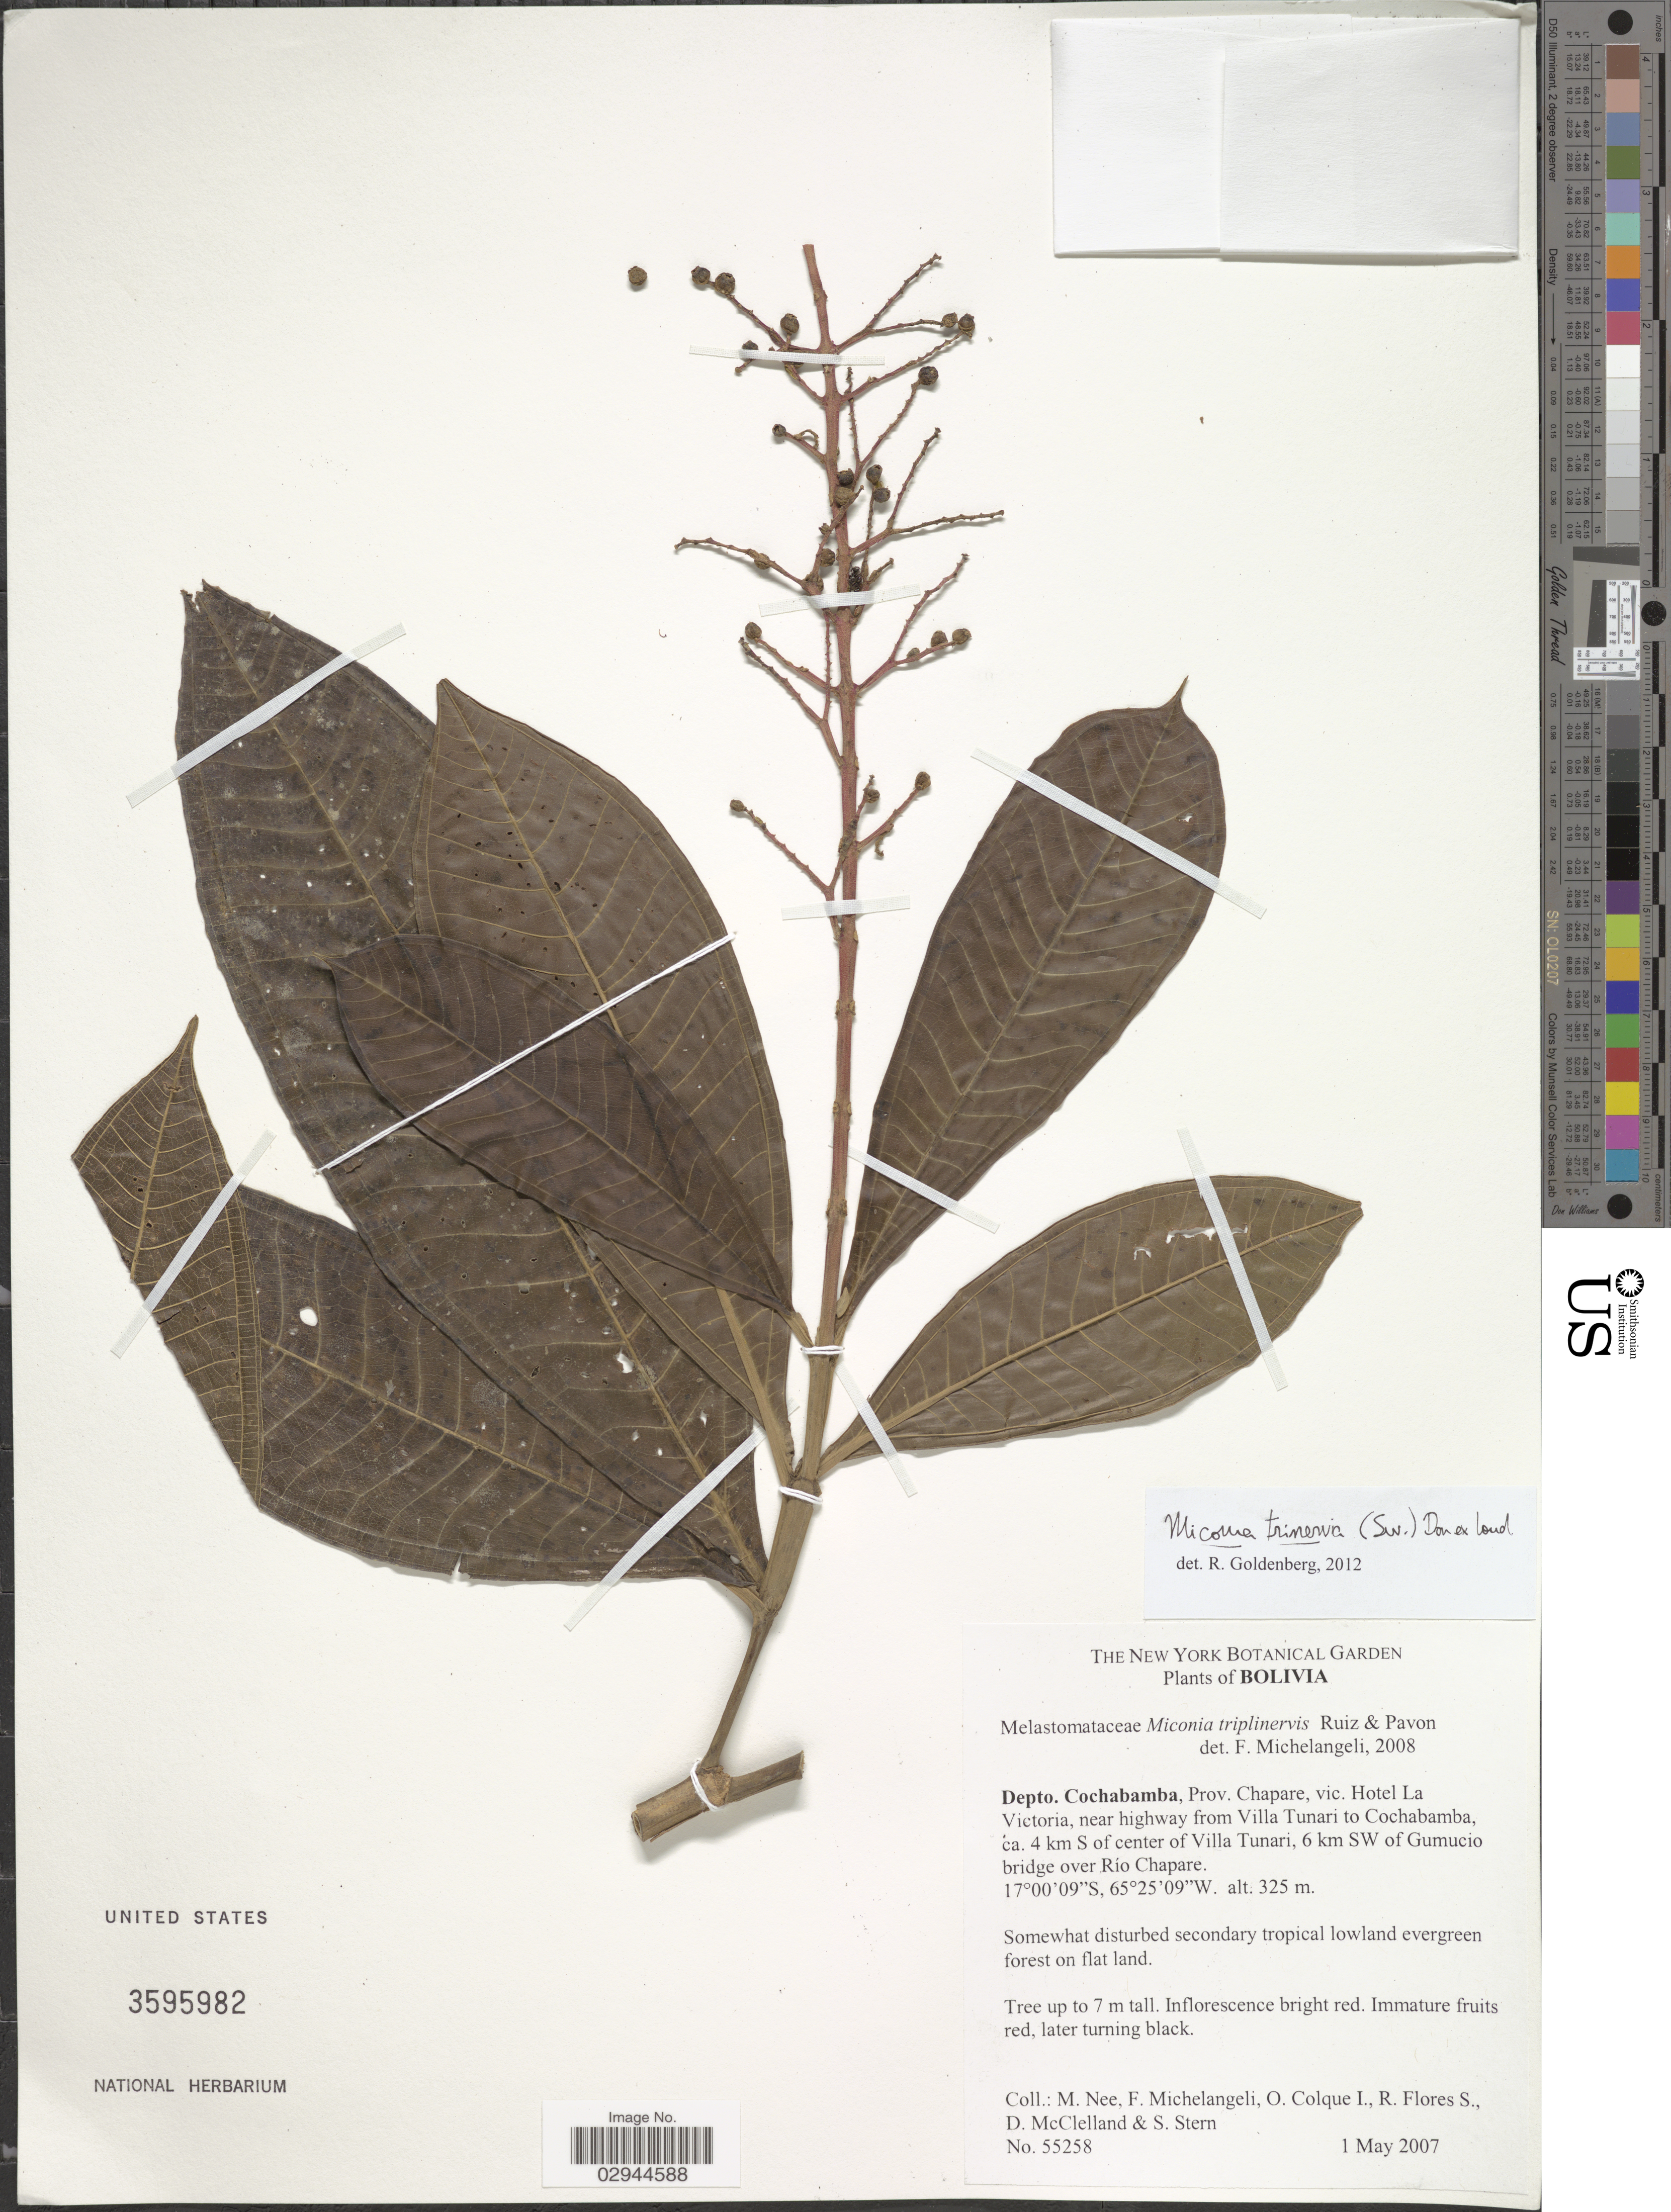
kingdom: Plantae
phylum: Tracheophyta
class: Magnoliopsida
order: Myrtales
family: Melastomataceae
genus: Miconia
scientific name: Miconia trinervia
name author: (Sw.) D. Don ex Loudon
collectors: M. Nee, F. Michelangeli, O. Colque, R. Flores S. & et al.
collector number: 55258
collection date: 2007-05-01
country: Bolivia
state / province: Cochabamba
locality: Depto. Cochabamba, Prov. Chapare, vic. Hotel La Victoria, near highway from Villa Tunari to Cochabamba, ca. 4 km S of center of Villa Tunari, 6 km SW of Gumucio bridge over Río Chapare.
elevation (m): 325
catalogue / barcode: US 3595982